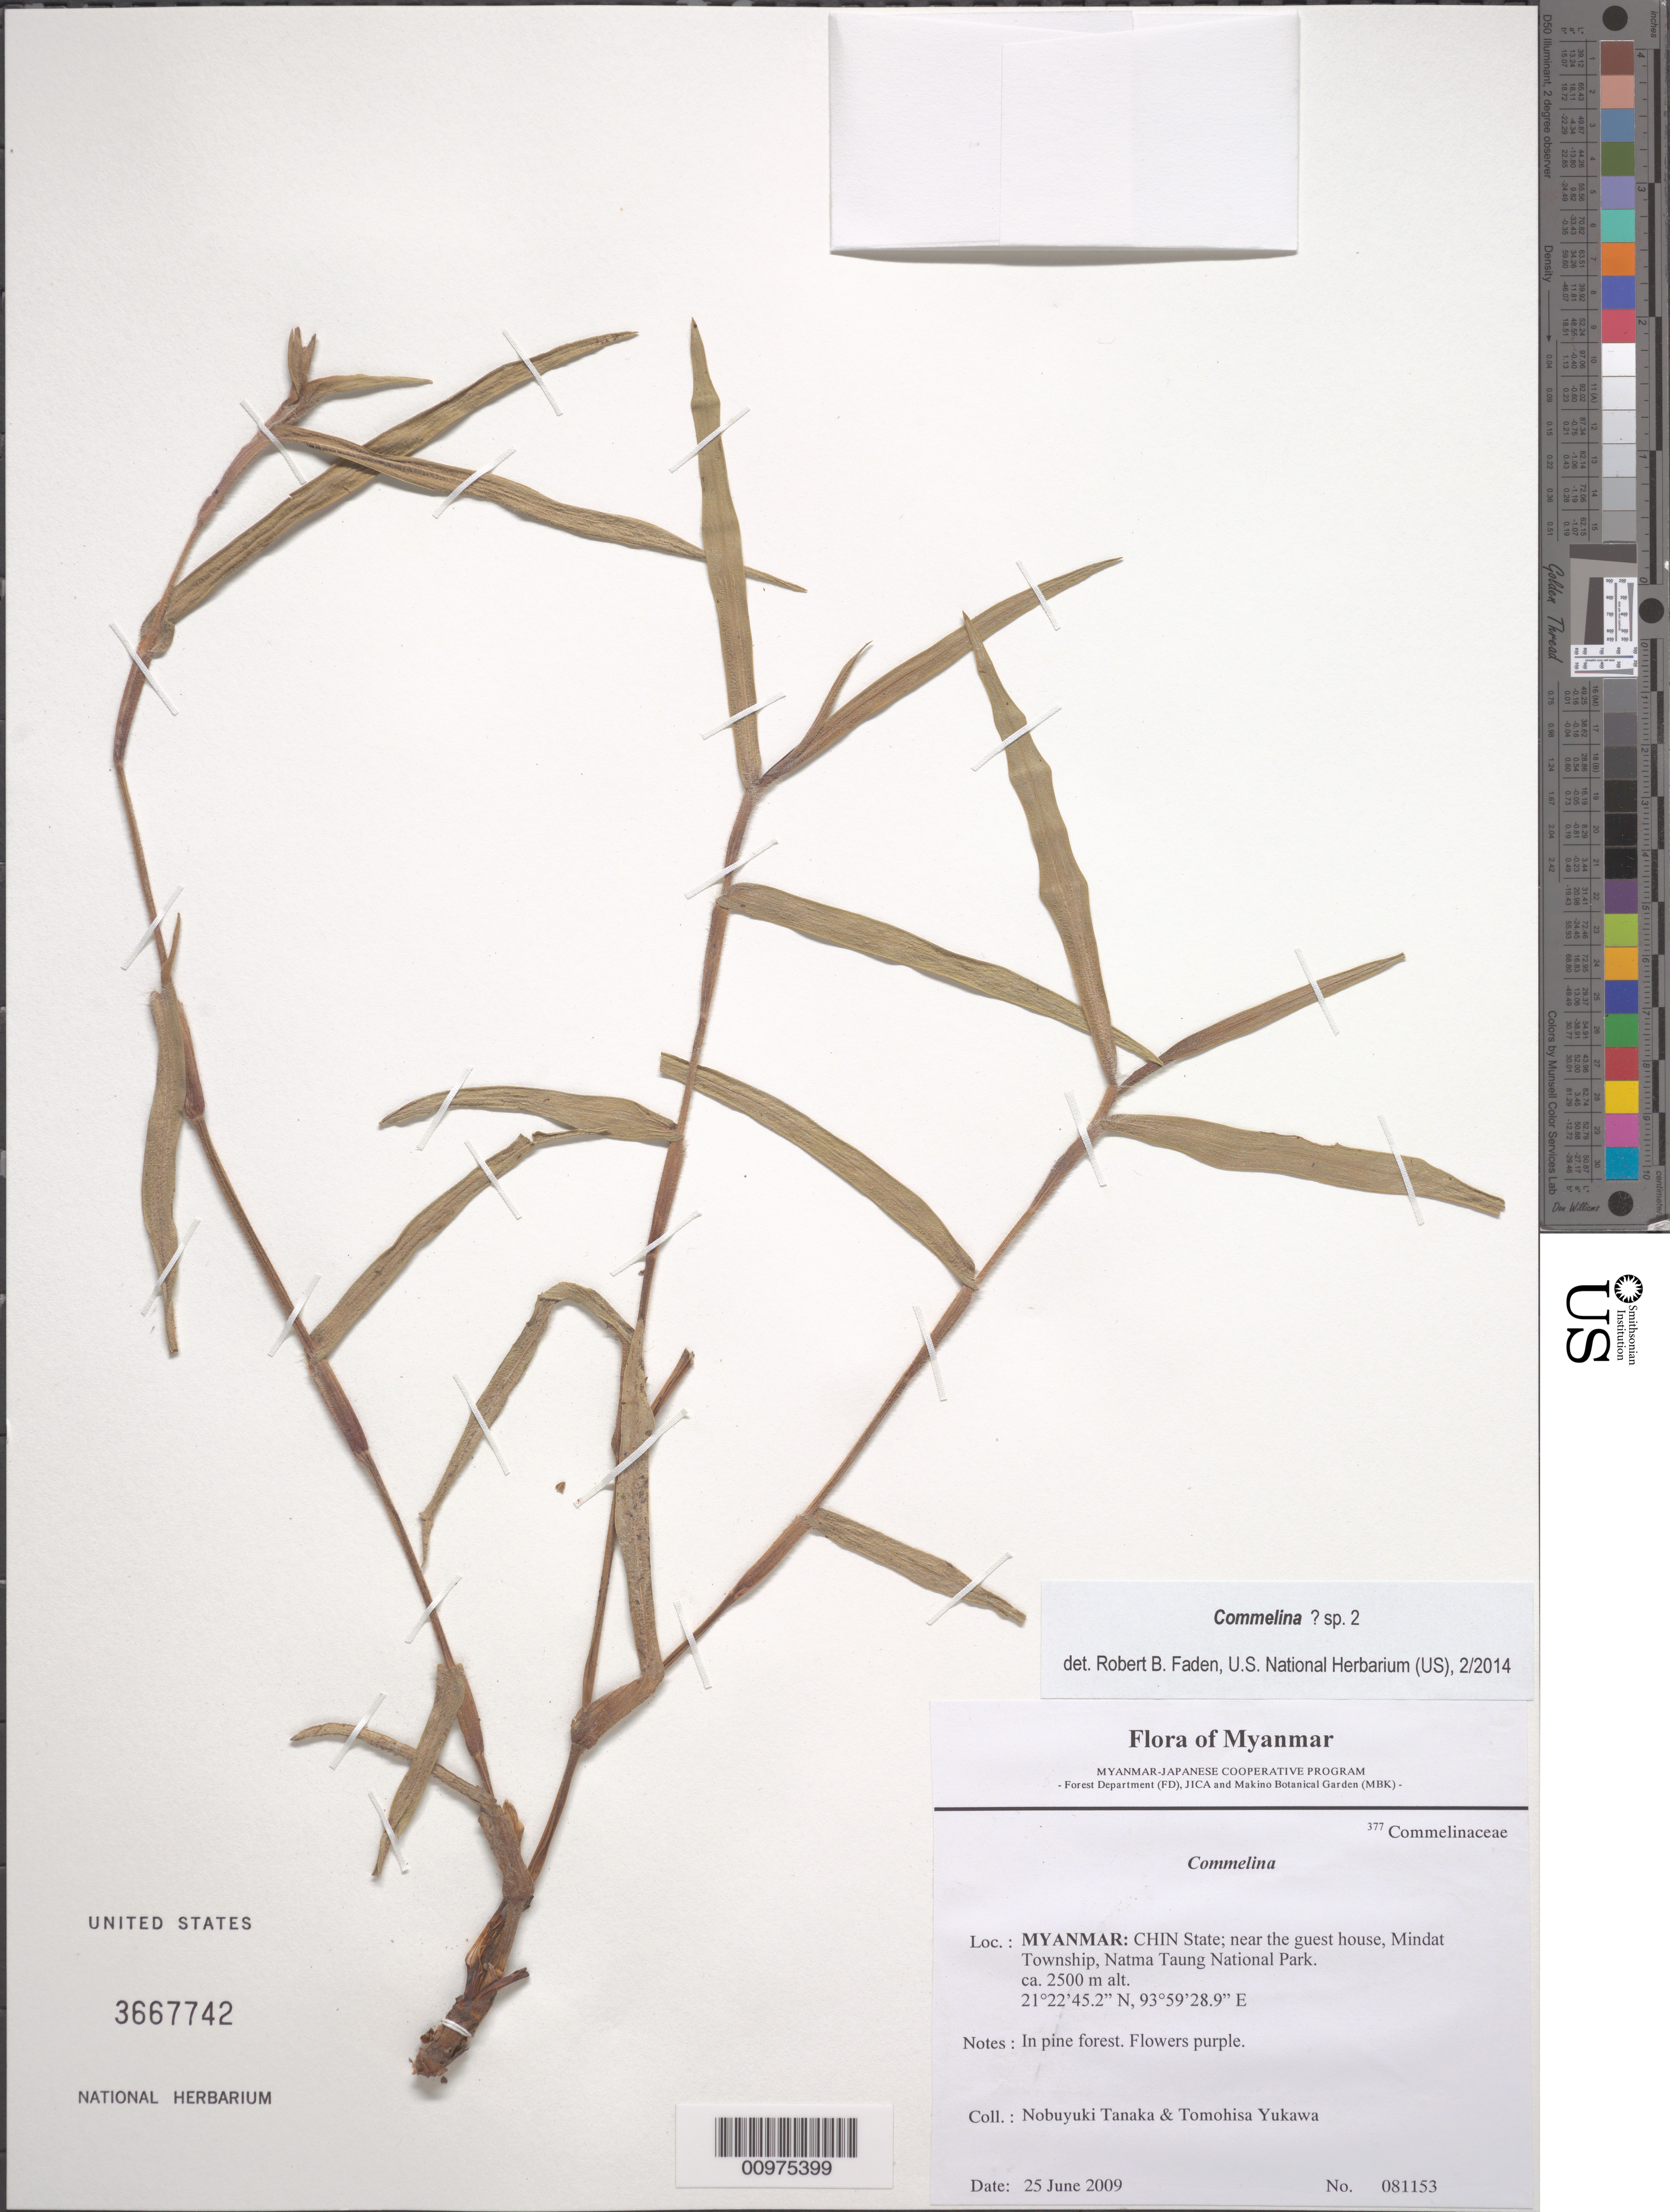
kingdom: Plantae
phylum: Tracheophyta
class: Liliopsida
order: Commelinales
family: Commelinaceae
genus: Commelina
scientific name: Commelina sp. "2"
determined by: Faden, Robert B., (US), Smithsonian Institution - National Museum of Natural History (UNITED STATES)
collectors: N. Tanaka & T. Yukawa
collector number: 081153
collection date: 2009-06-25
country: Myanmar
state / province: Chin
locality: near guest house, Mindat Township, Natma Taung National Park.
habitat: In pine forest.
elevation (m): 2500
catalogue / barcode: US 3667742